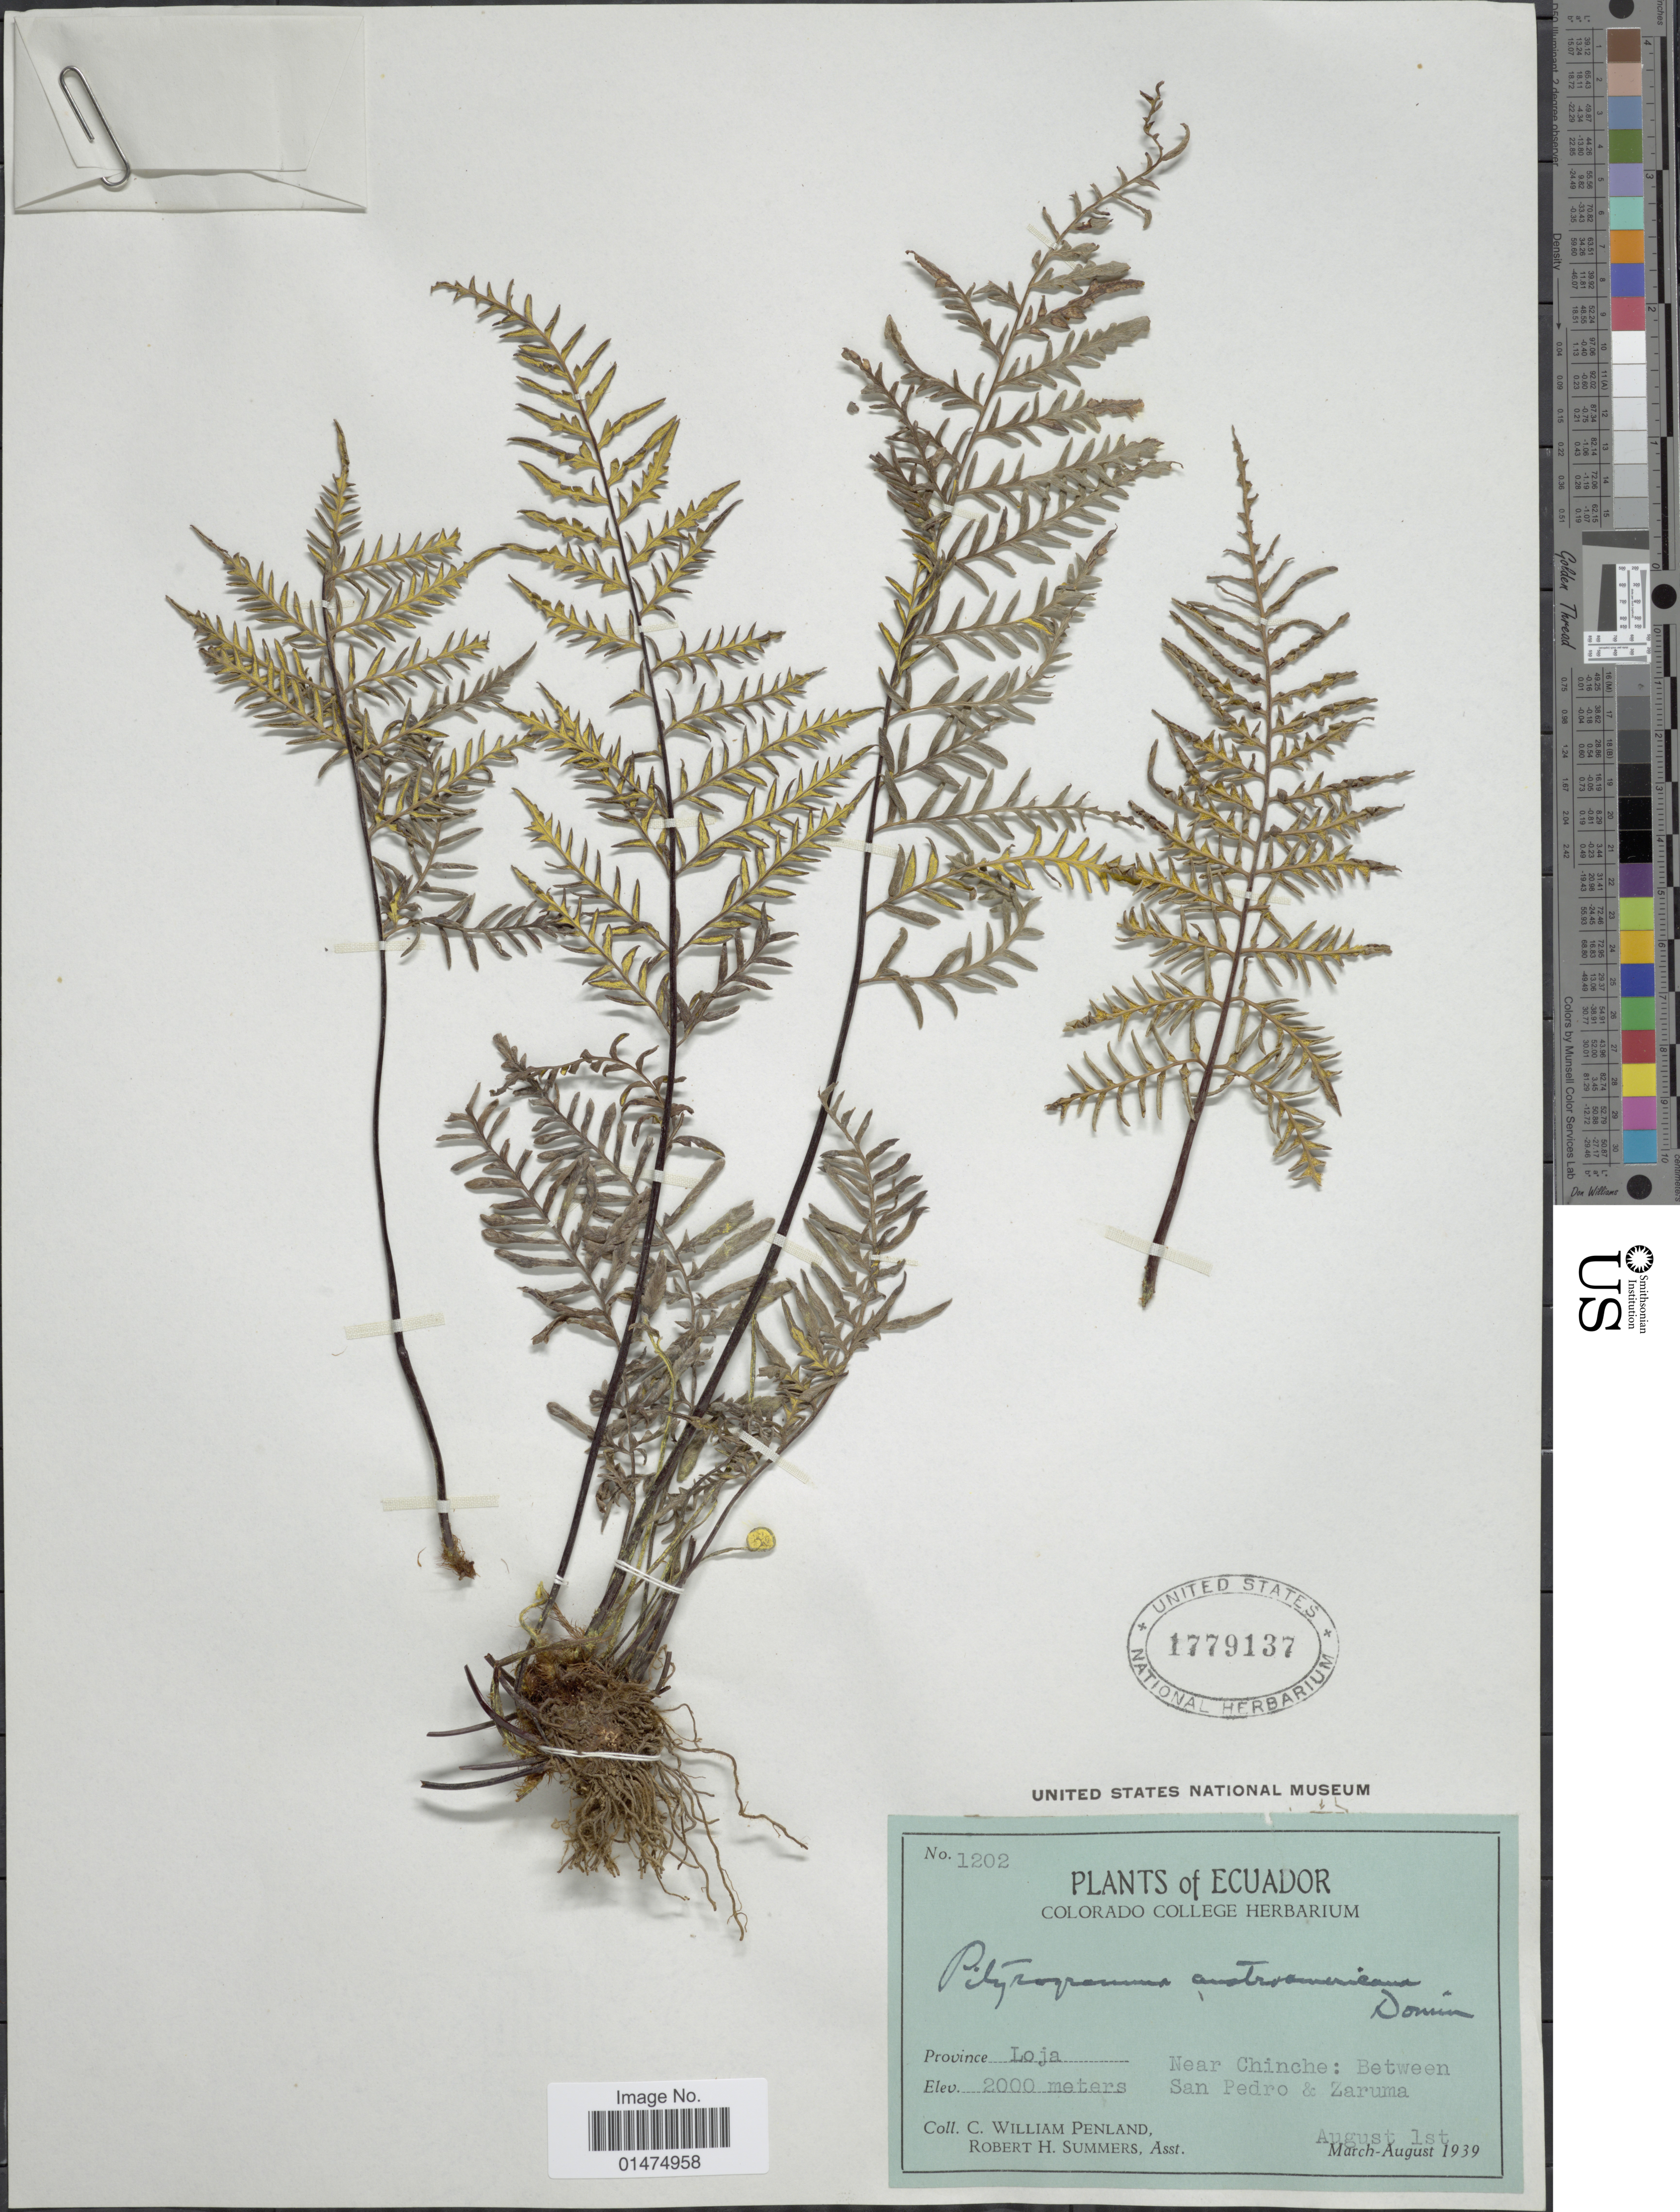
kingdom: Plantae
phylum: Tracheophyta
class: Polypodiopsida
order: Polypodiales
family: Pteridaceae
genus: Pityrogramma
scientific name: Pityrogramma calomelanos var. aureoflava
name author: (Hook.) Weath. ex L.H. Bailey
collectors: C. W. Penland & R. Summers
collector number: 1202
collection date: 1939-08-01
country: Ecuador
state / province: Loja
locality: Near Chinche: between San Pedro & Zaruma.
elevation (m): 2000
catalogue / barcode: US 1779137